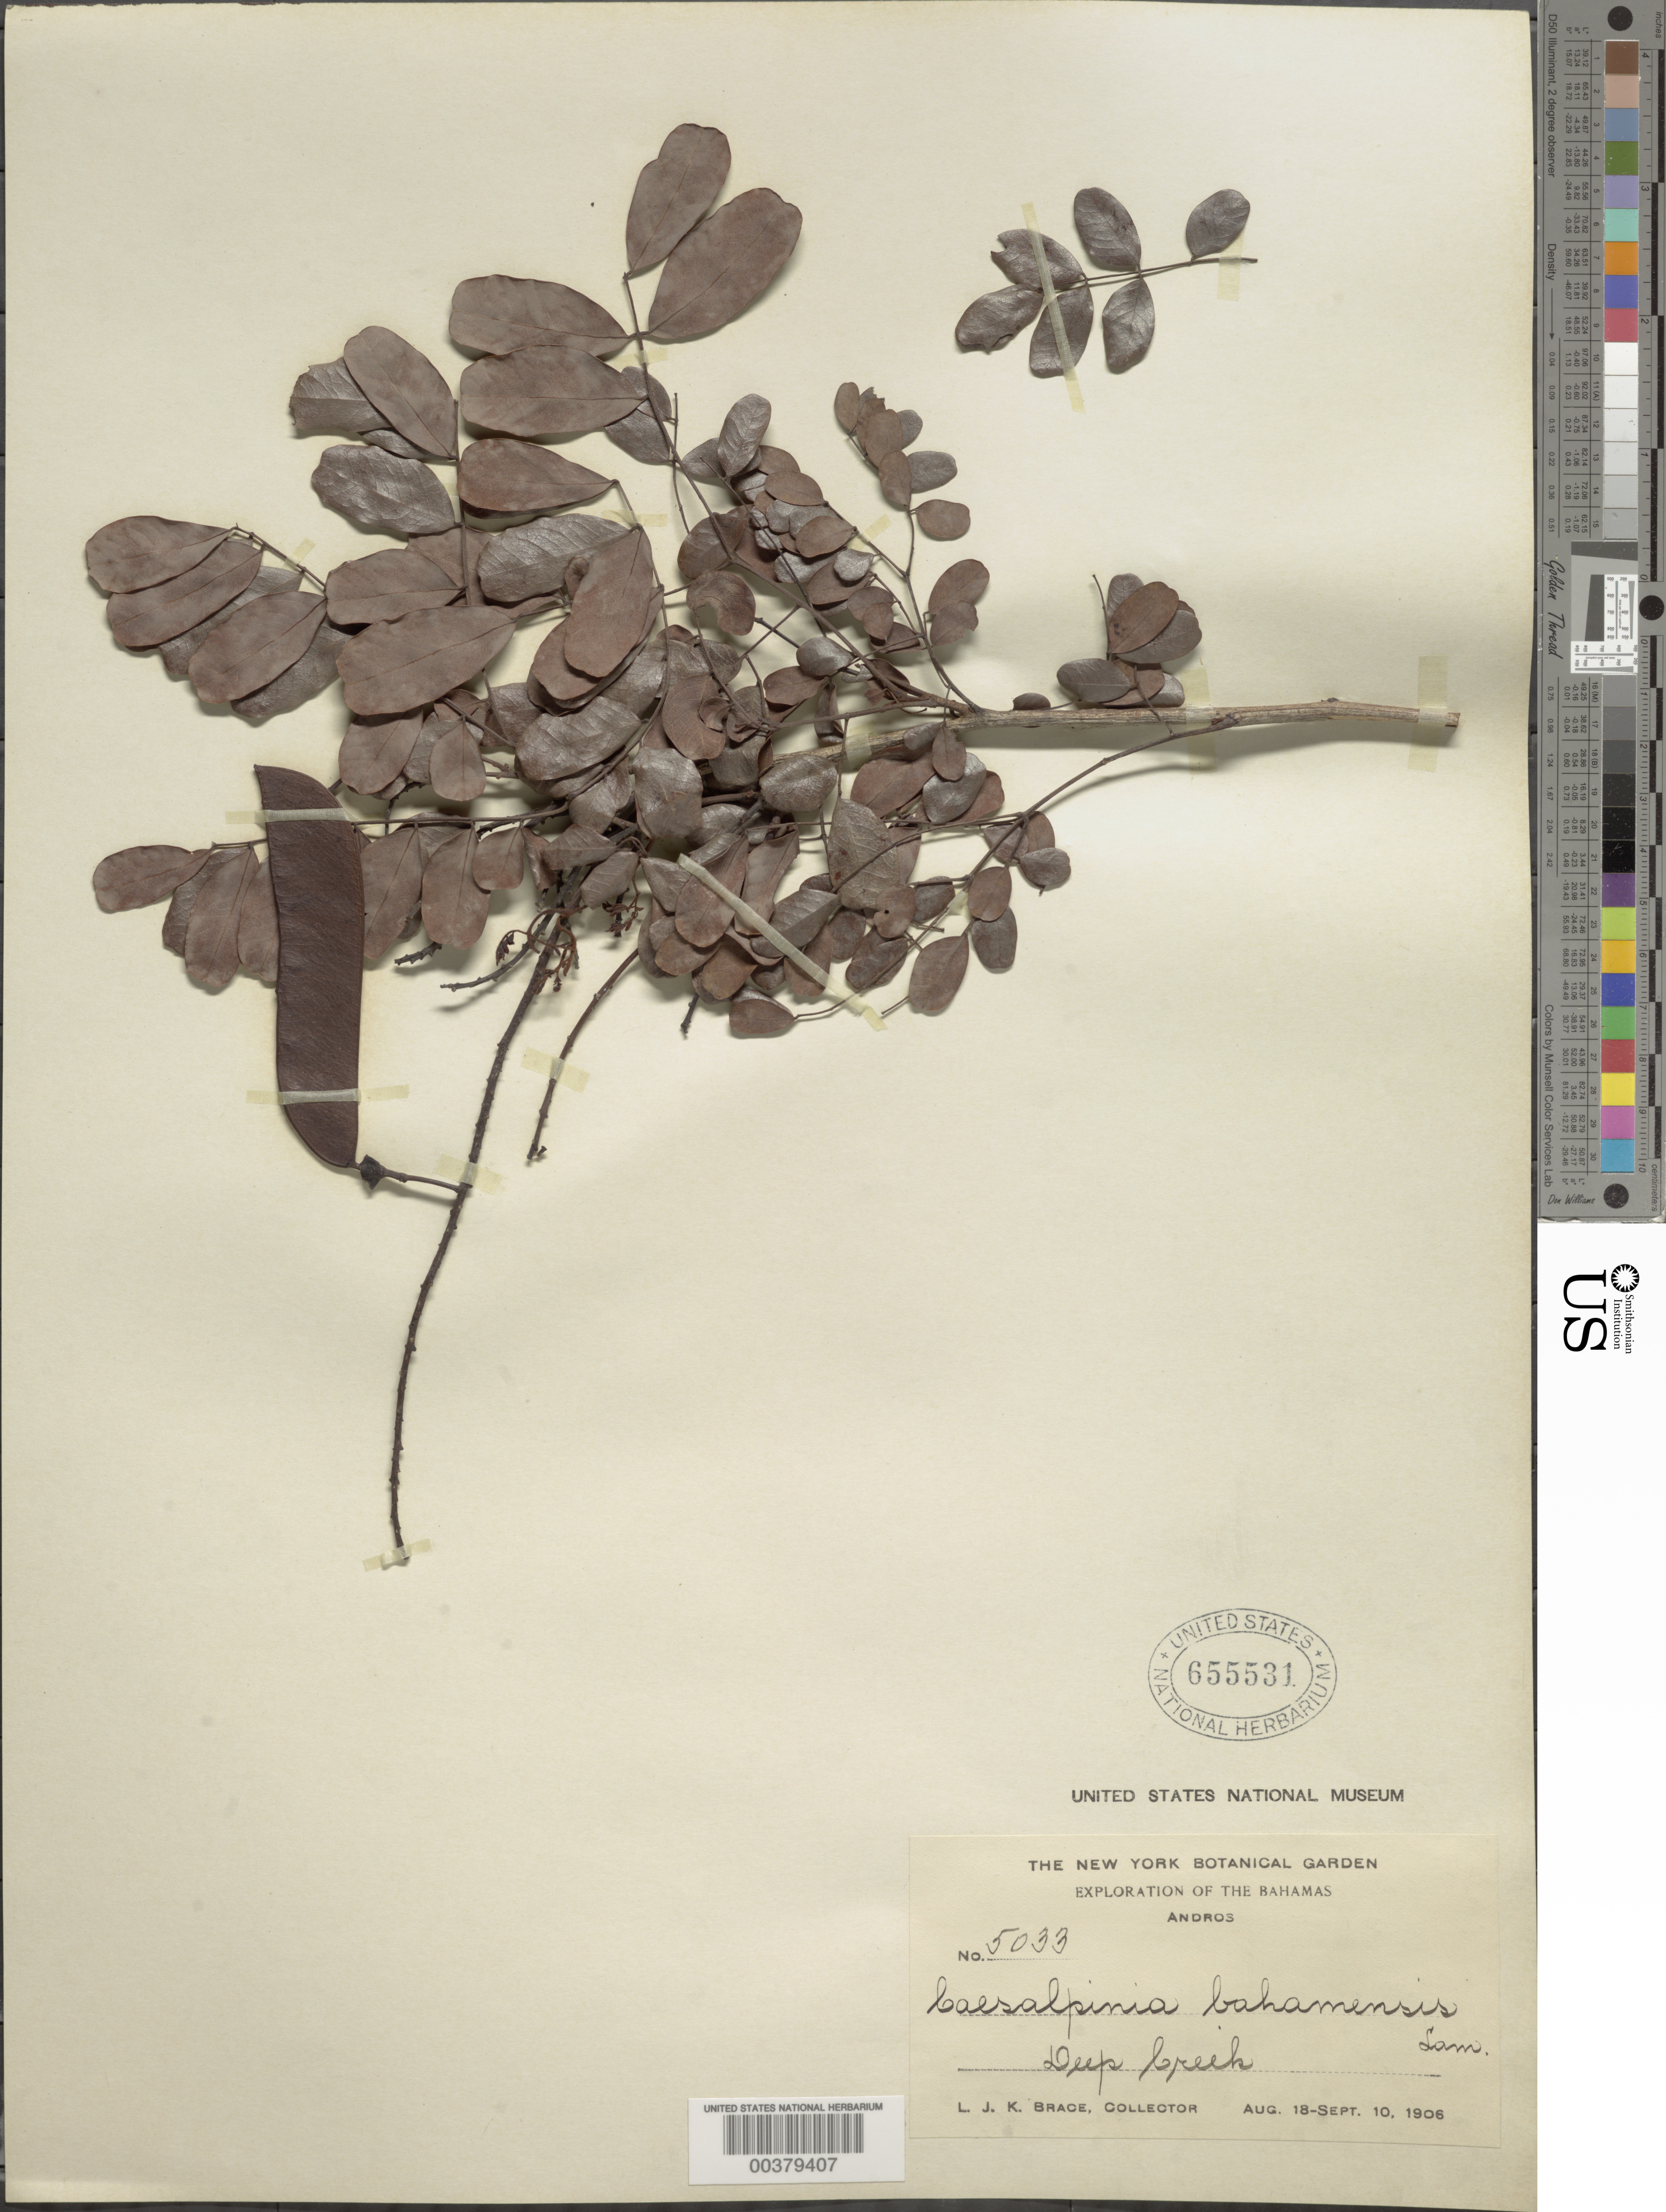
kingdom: Plantae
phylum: Tracheophyta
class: Magnoliopsida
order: Fabales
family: Fabaceae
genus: Caesalpinia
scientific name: Caesalpinia bahamensis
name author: Lam.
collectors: L. J. K. Brace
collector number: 5033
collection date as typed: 18 Aug 1906 to 10 Sep 1906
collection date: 1906-08-18/1906-09-10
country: Bahamas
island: Andros Island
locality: Deep creek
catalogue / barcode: US 655531